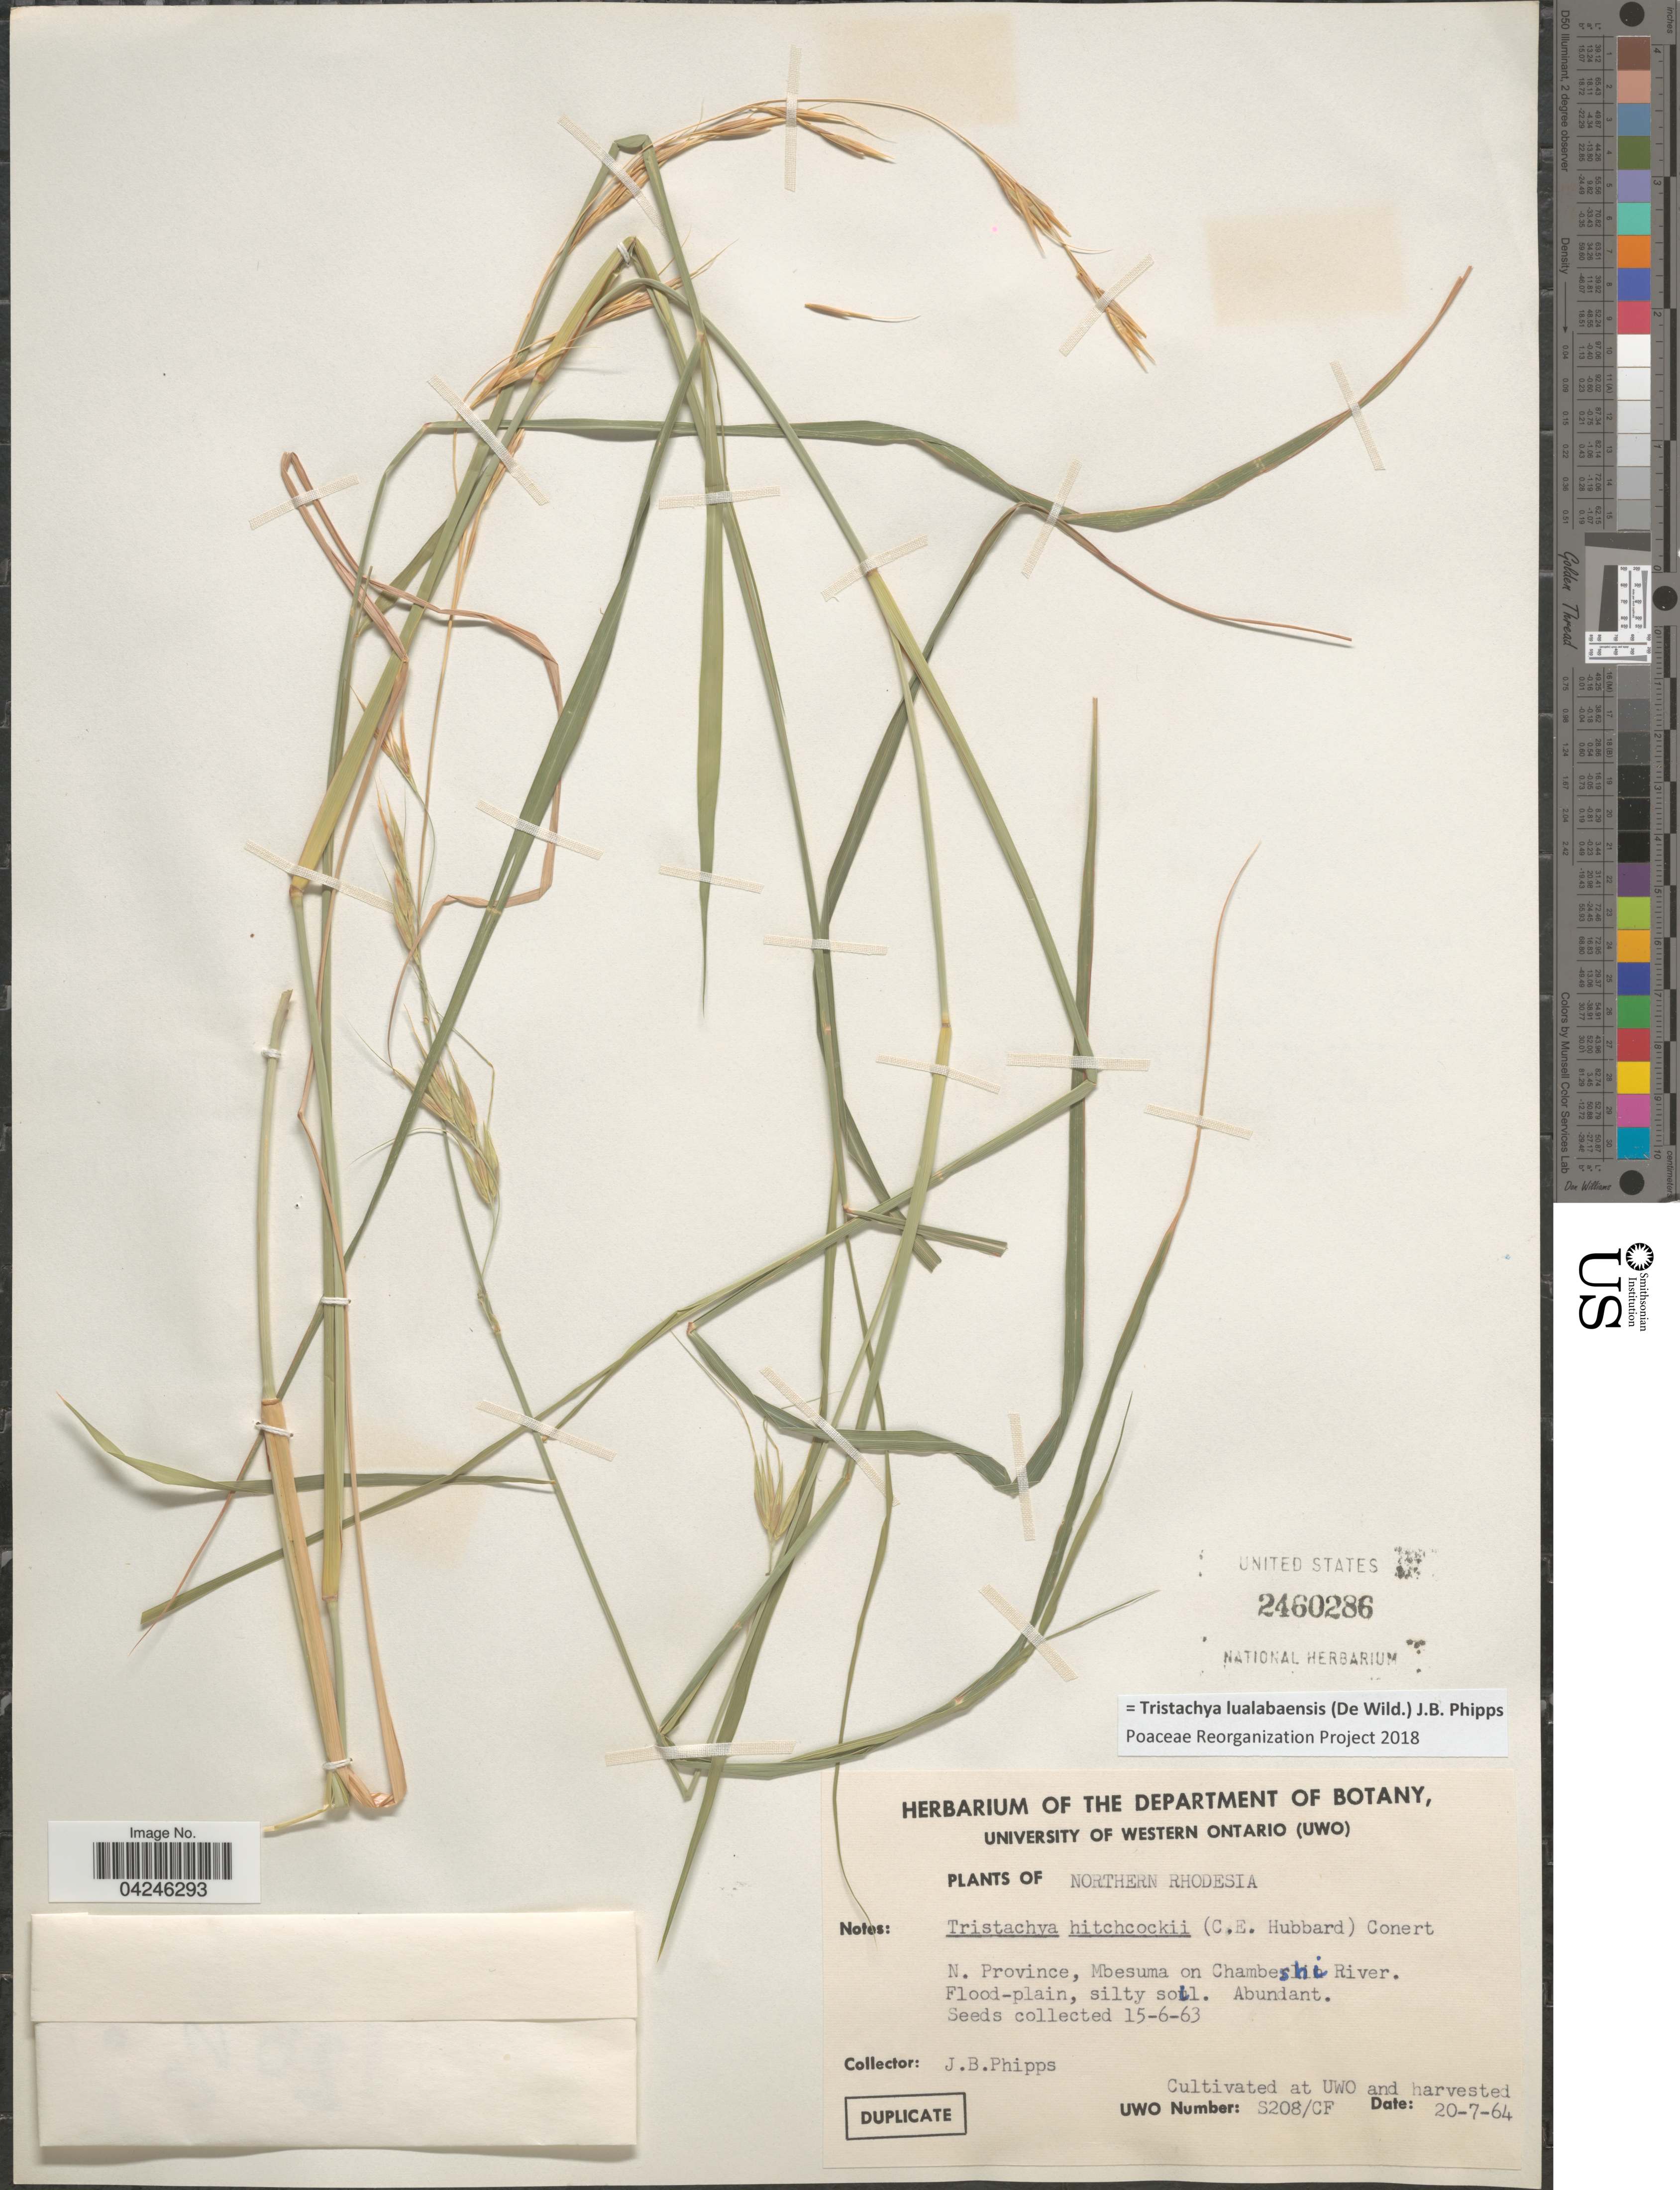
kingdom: Plantae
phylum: Tracheophyta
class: Liliopsida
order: Poales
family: Poaceae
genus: Tristachya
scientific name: Tristachya lualabaensis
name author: (De Wild.) J.B. Phipps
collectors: J. Phipps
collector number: S208/CF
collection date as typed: Transcribed d/m/y: 20/7/64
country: Canada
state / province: Ontario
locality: At UWO and harvested.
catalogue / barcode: US 2460286